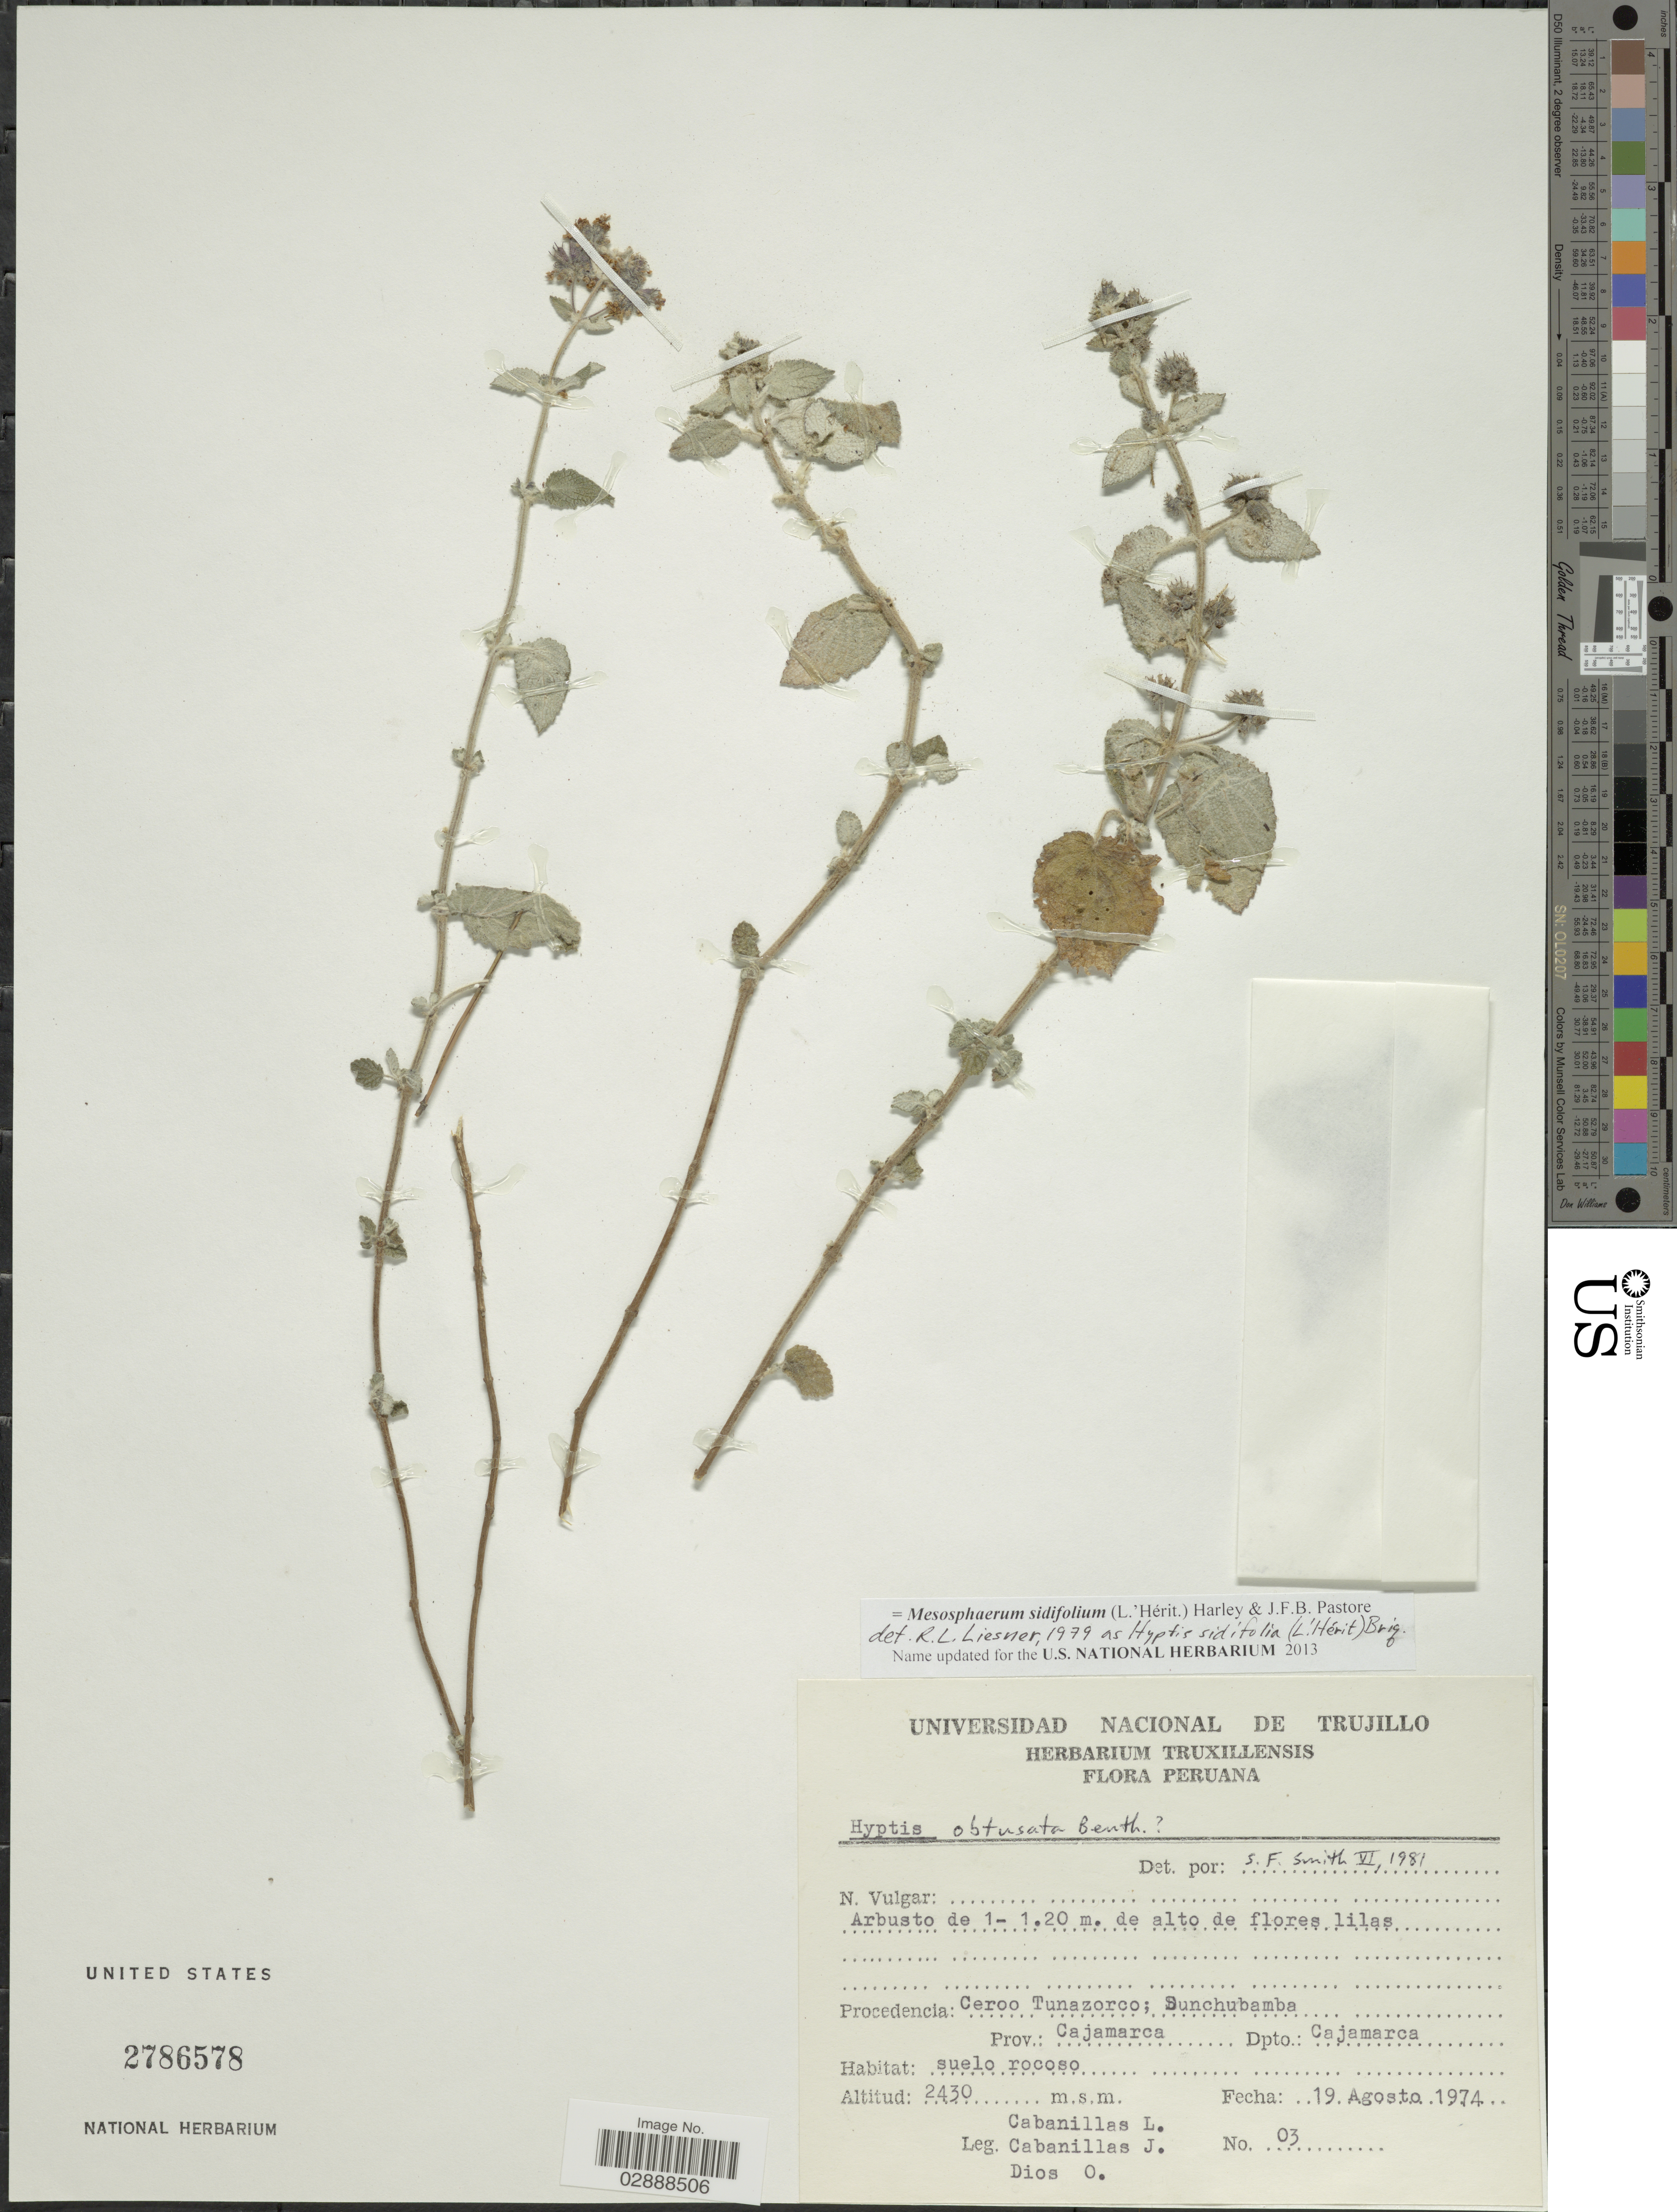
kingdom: Plantae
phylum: Tracheophyta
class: Magnoliopsida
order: Lamiales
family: Lamiaceae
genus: Mesosphaerum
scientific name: Mesosphaerum sidifolium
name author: (L'Hér.) Harley & J.F.B. Pastore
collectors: L. Cabanillas, J. Cabanillas & O. Dios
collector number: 03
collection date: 1974-08-19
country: Peru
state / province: Cajamarca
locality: Procedencia: Ceroo Tunazorco; Sunchubamba, Prov. Cajamarca, Dpto. Cajamarca.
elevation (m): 2430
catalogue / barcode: US 2786578